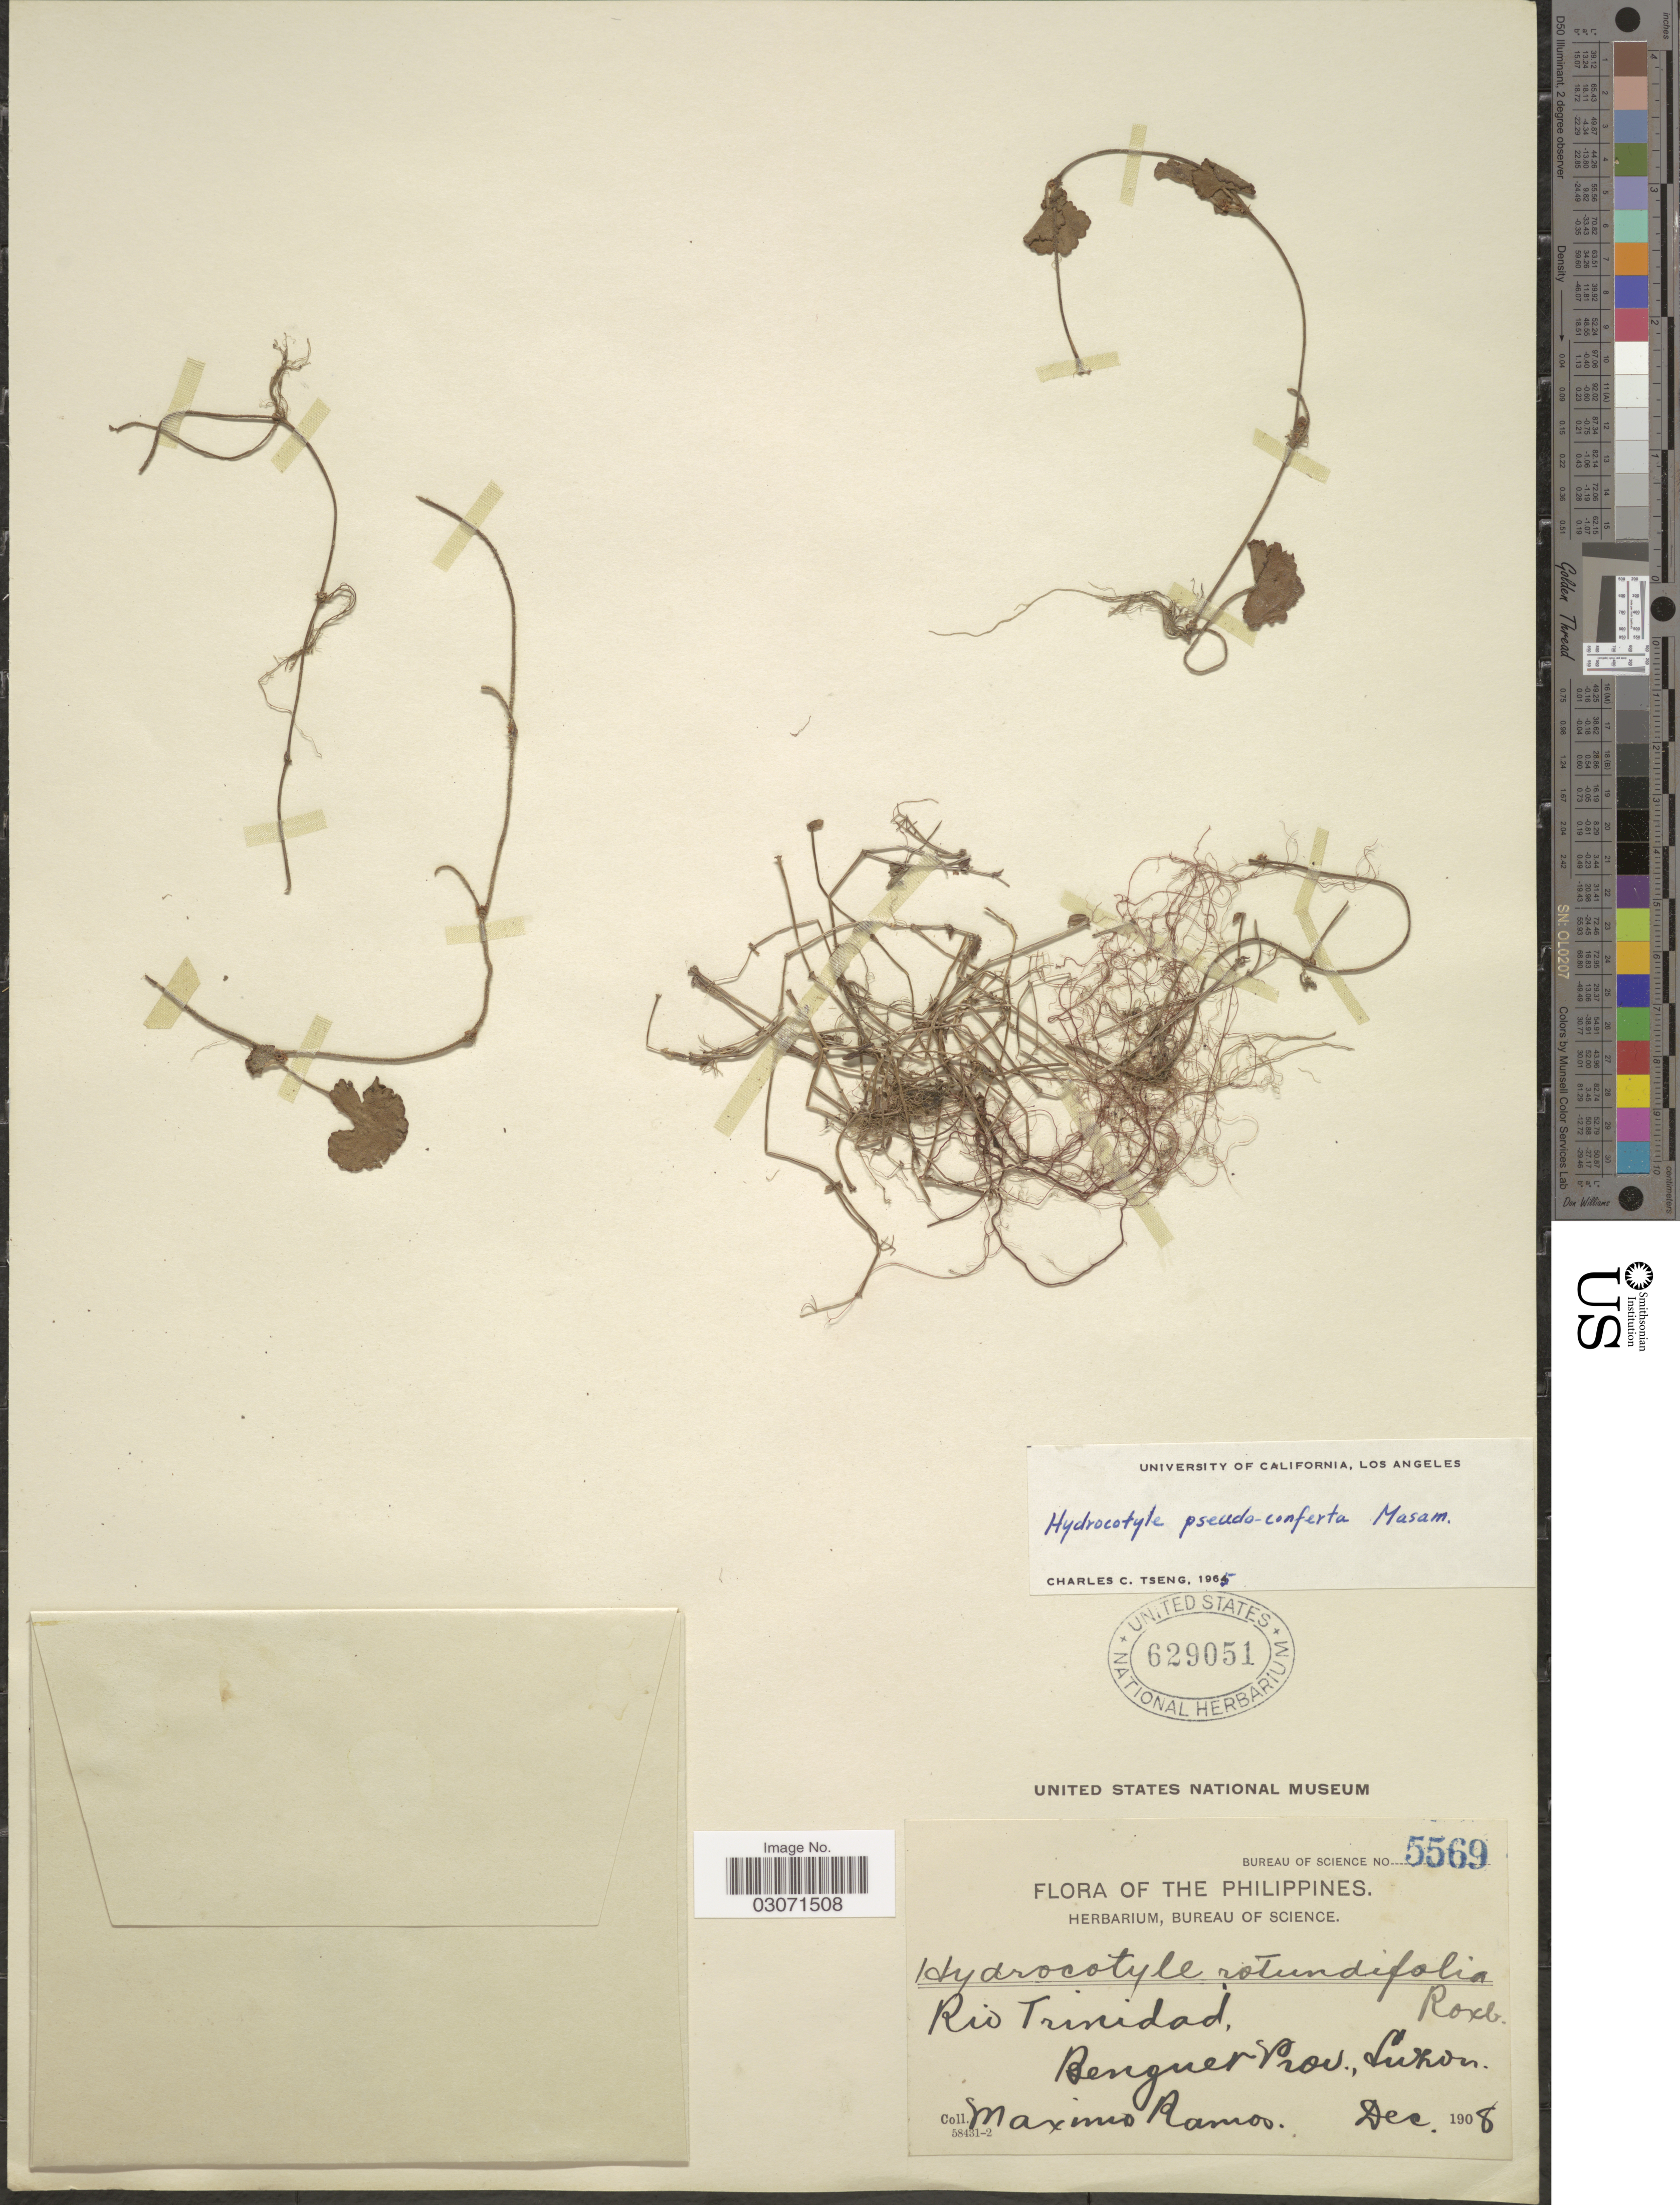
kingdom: Plantae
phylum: Tracheophyta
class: Magnoliopsida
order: Apiales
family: Araliaceae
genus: Hydrocotyle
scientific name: Hydrocotyle pseudoconferta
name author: Masam.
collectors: M. Ramos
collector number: Bureau of Science 5569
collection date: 1908-12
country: Philippines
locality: Rio Trinidad, Benguet Prov., Luzon.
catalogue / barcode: US 629051